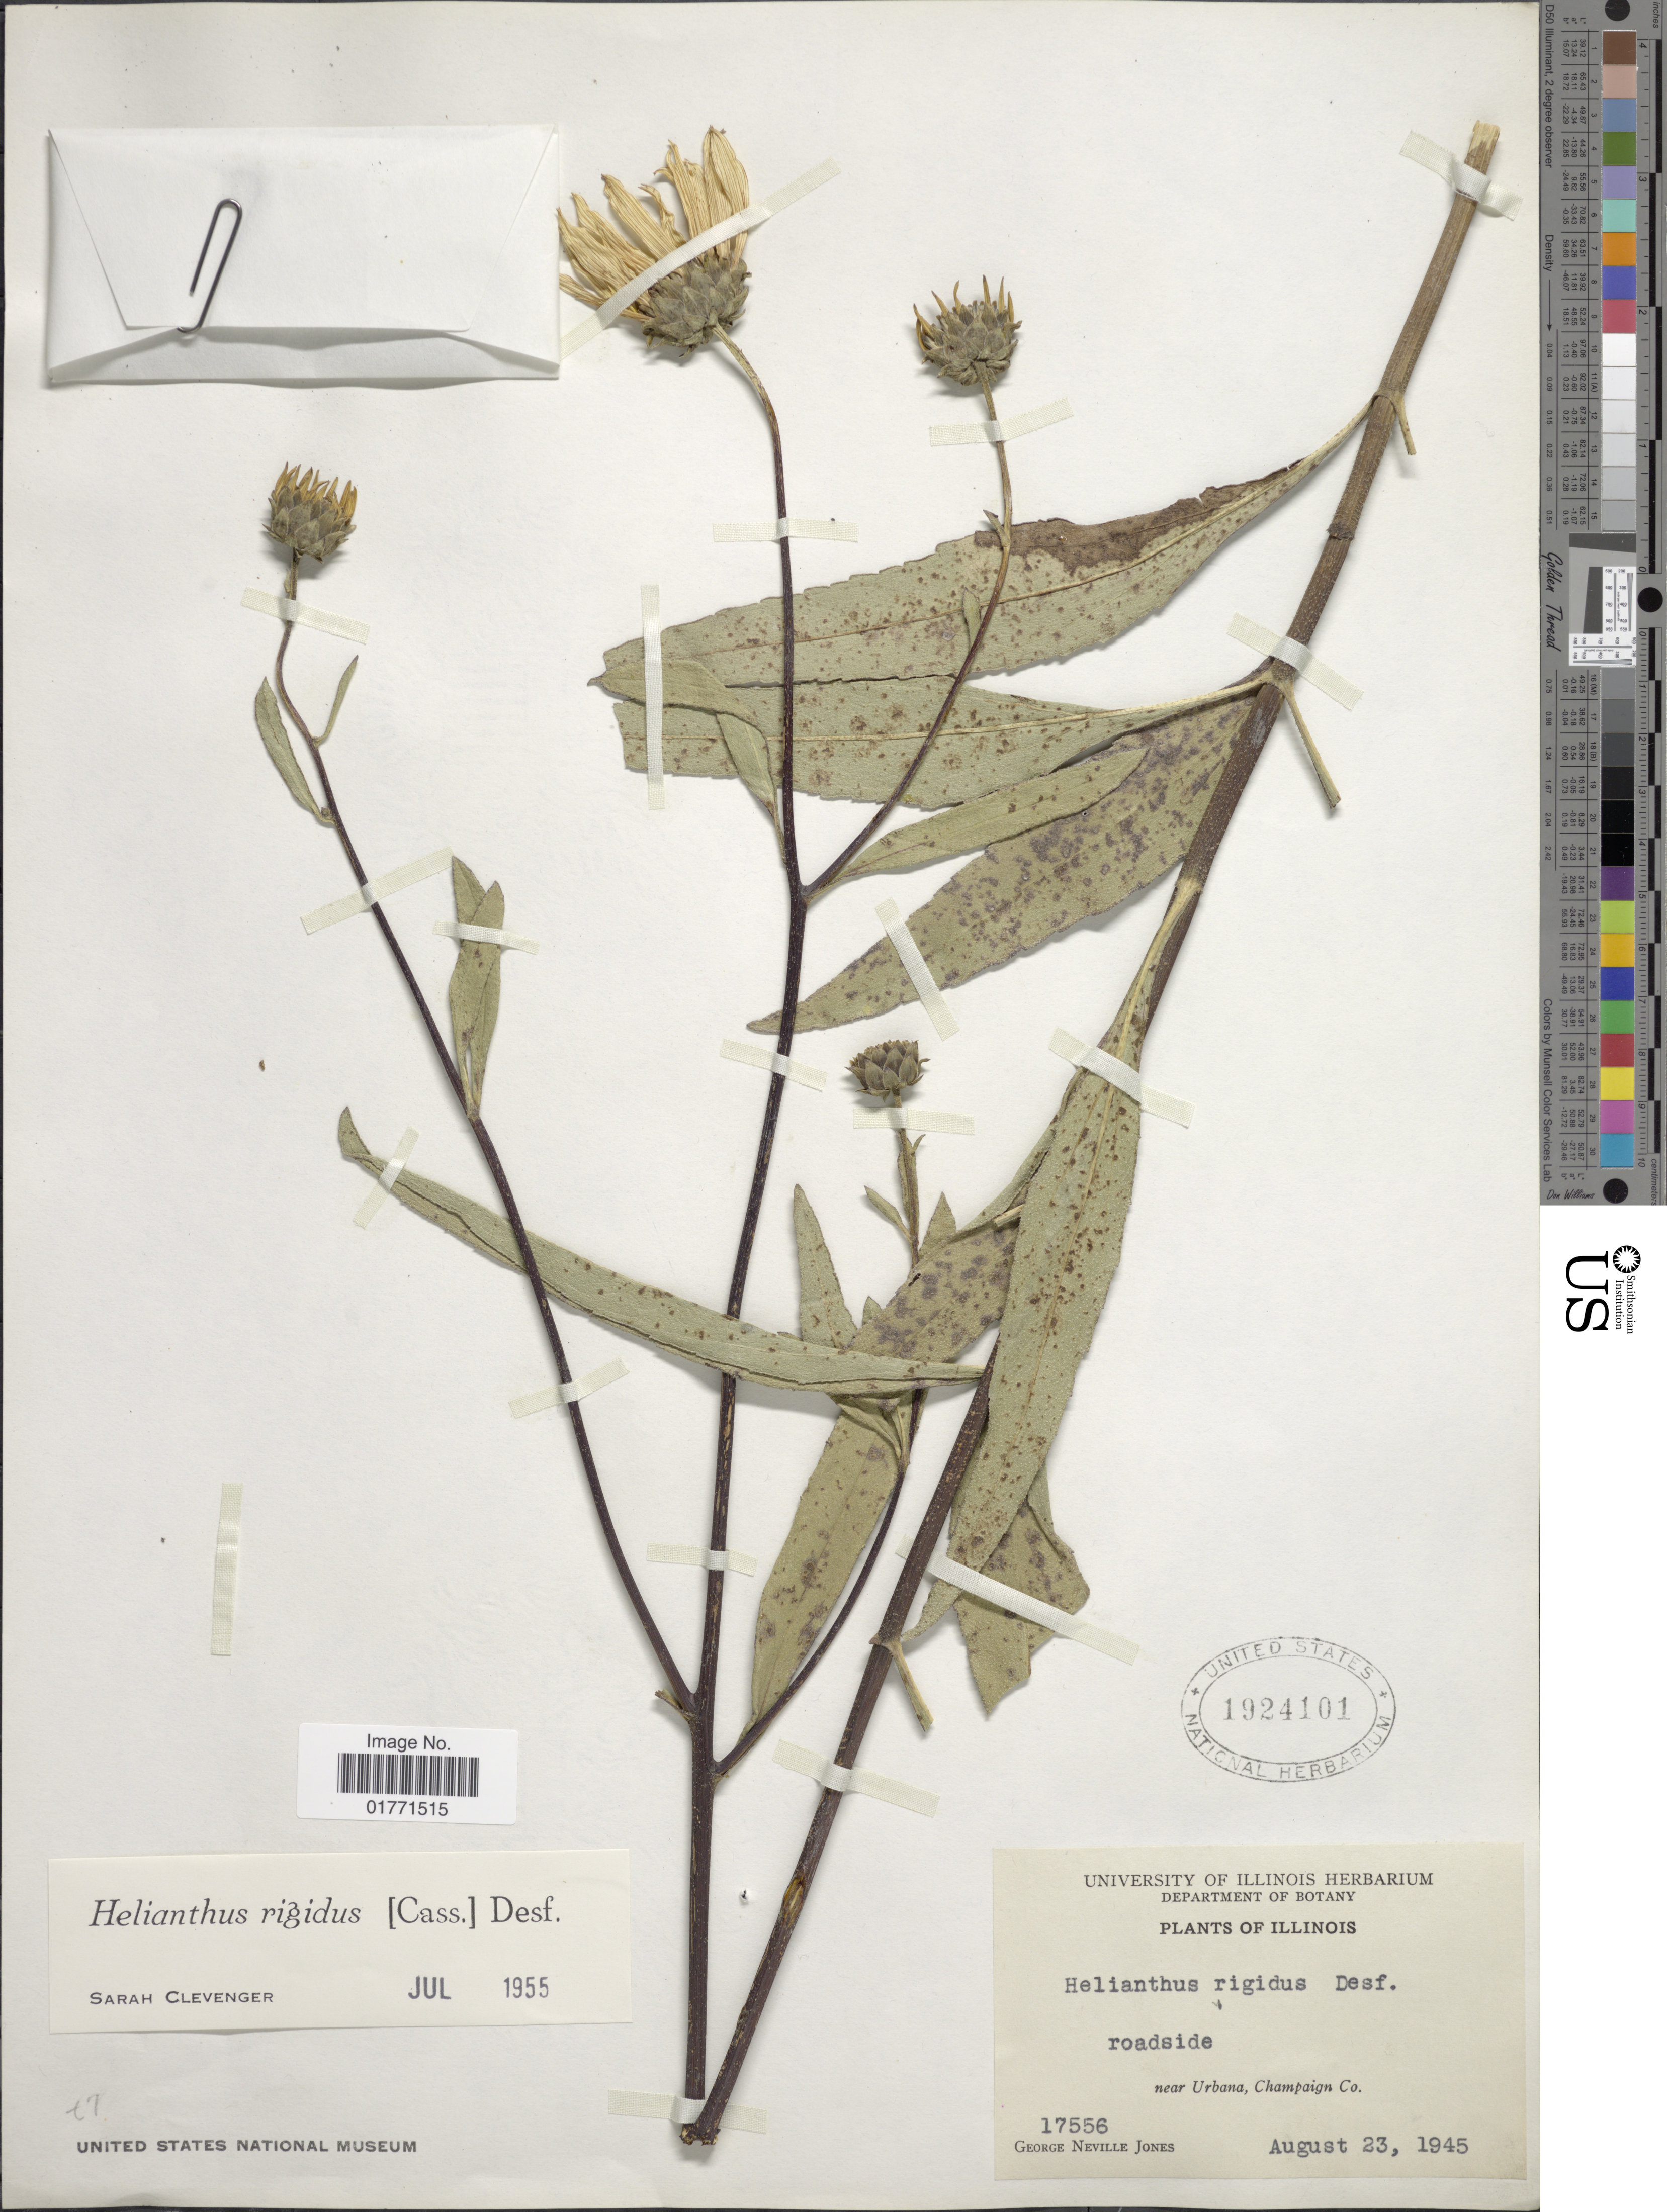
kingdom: Plantae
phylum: Tracheophyta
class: Magnoliopsida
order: Asterales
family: Asteraceae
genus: Helianthus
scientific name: Helianthus rigidus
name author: (Cass.) Desf.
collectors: G. N. Jones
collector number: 17556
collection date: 1945-08-23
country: United States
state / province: Illinois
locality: Roadside. Illinois. Near Urbana, Champaign Co.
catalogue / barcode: US 1924101